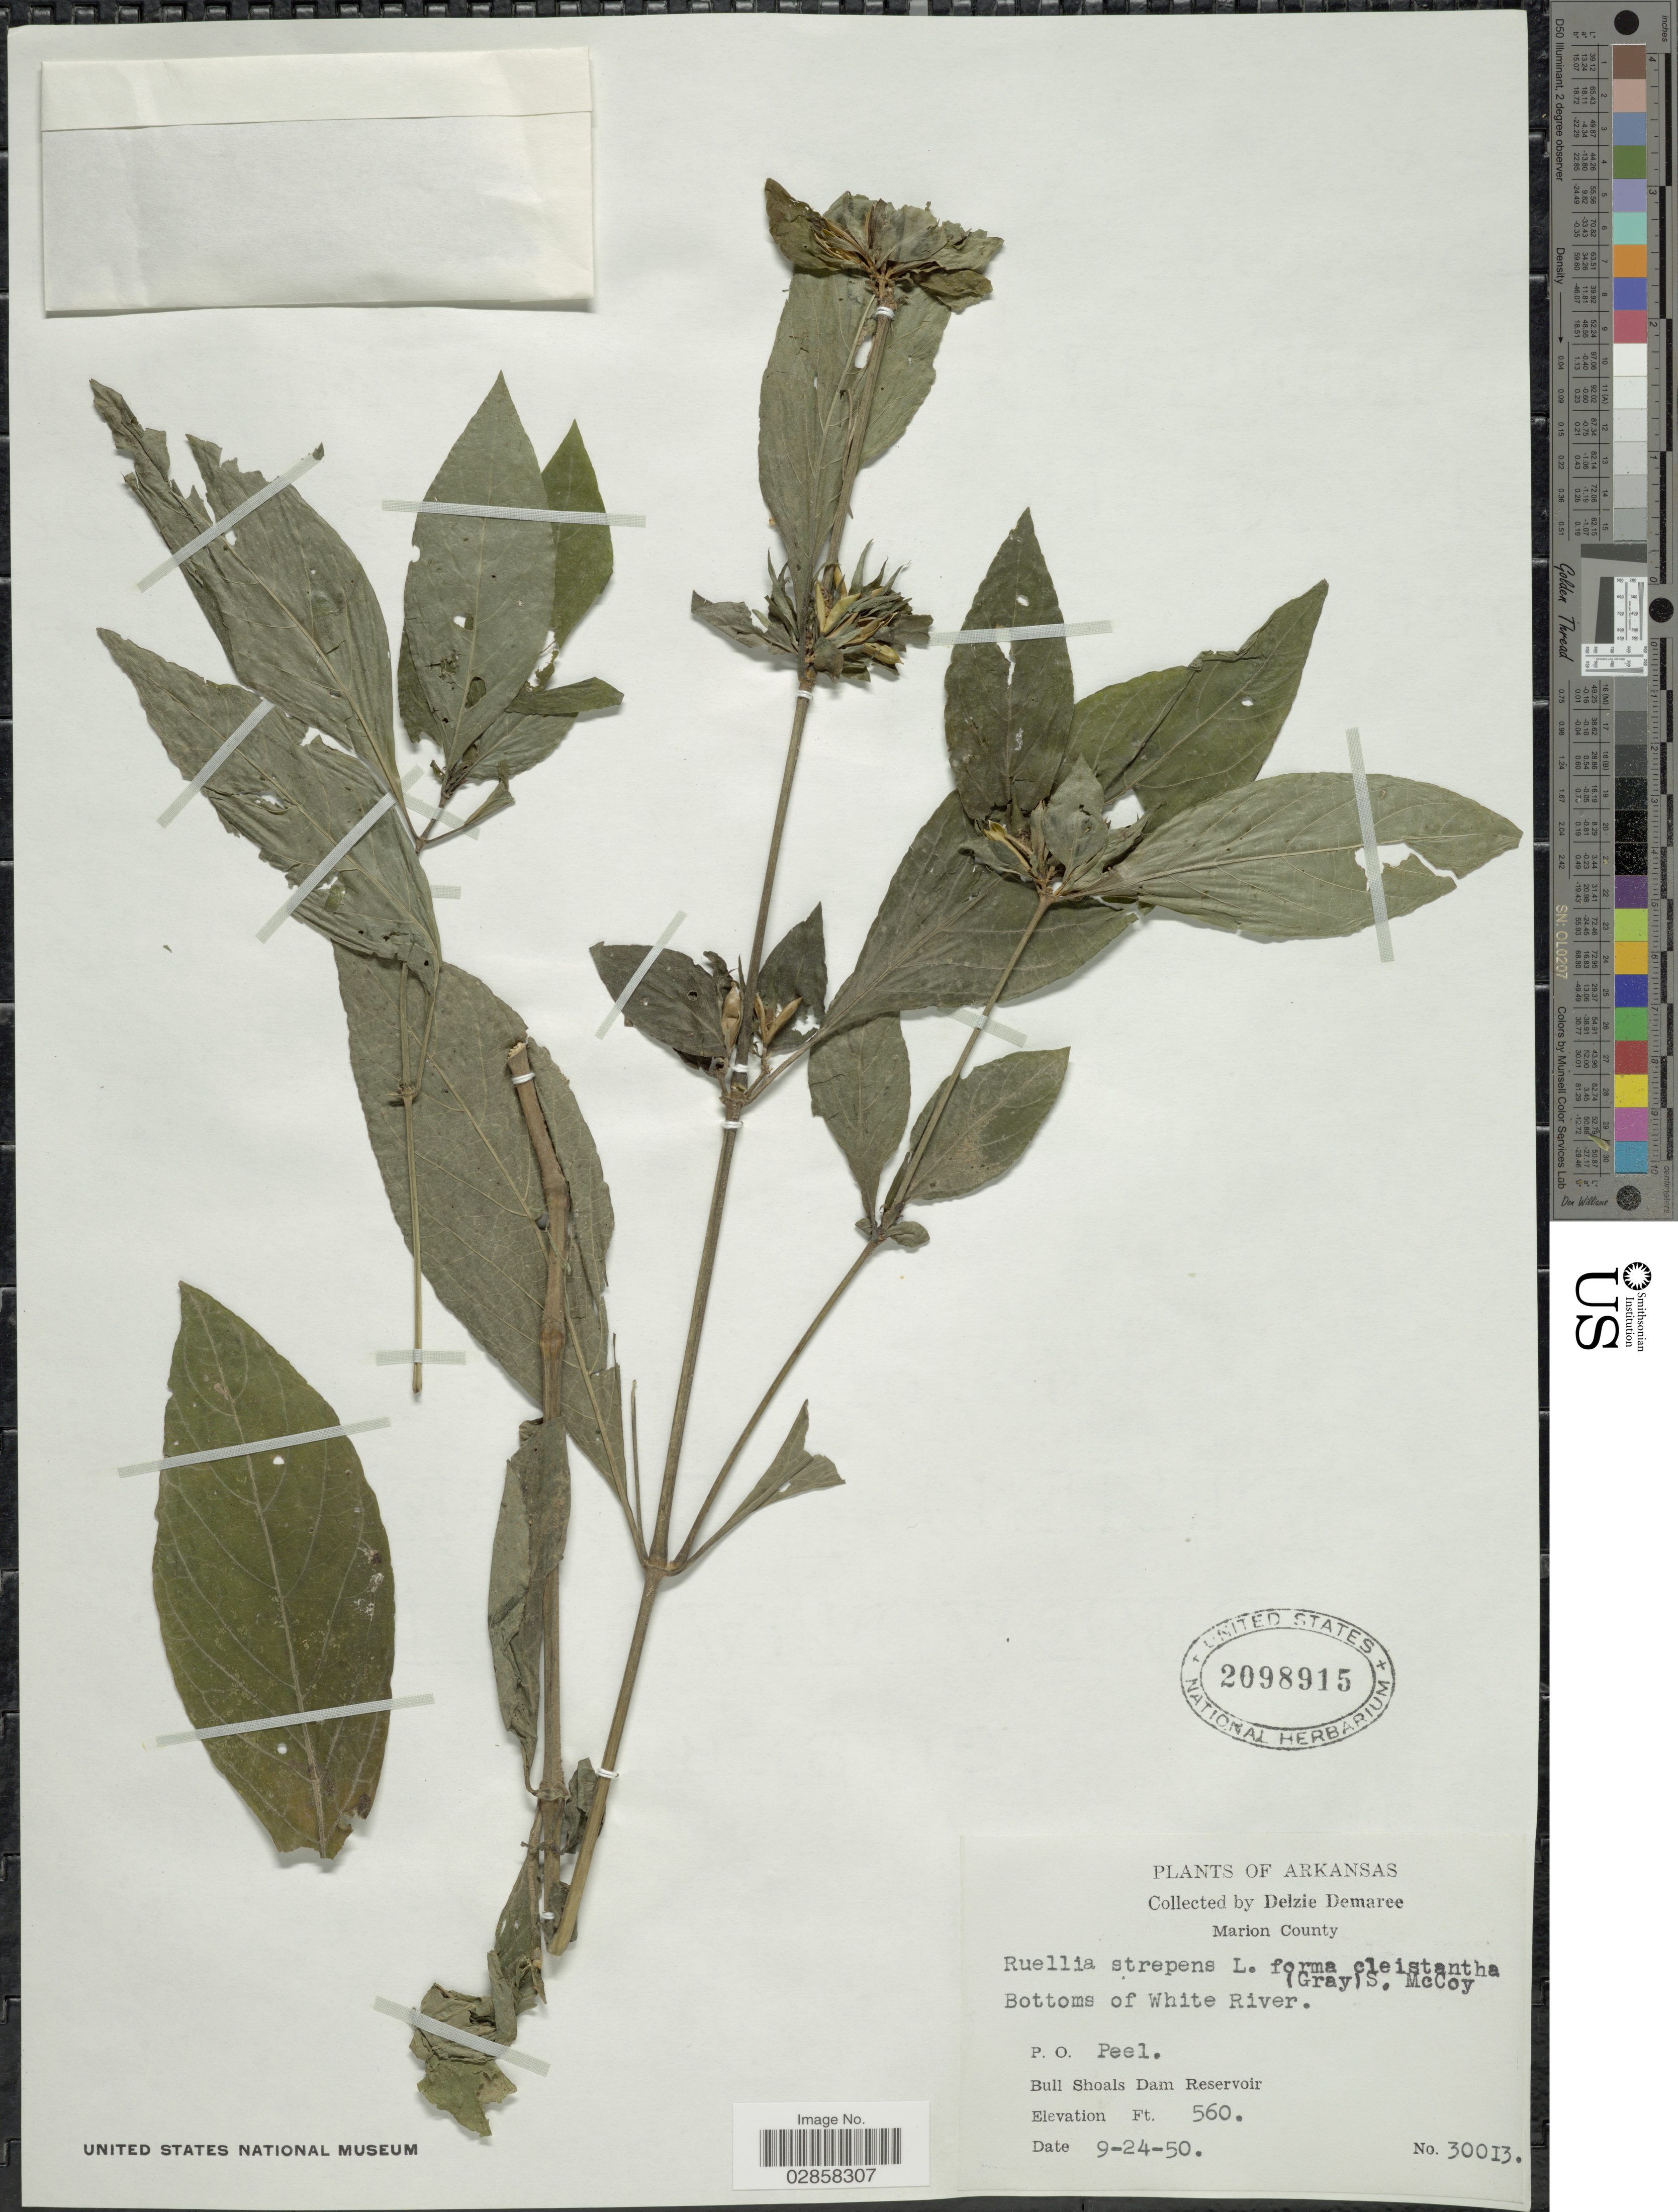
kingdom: Plantae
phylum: Tracheophyta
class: Magnoliopsida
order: Lamiales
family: Acanthaceae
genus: Ruellia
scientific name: Ruellia strepens f. cleistantha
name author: (A. Gray) S. McCoy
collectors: D. Demaree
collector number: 30013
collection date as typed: Transcribed d/m/y: 24/9/50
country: United States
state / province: Arkansas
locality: Marion County. Bottoms of White River. P. O. Peel. Bull Shoals Dam Reservoir.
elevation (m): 171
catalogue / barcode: US 2098915